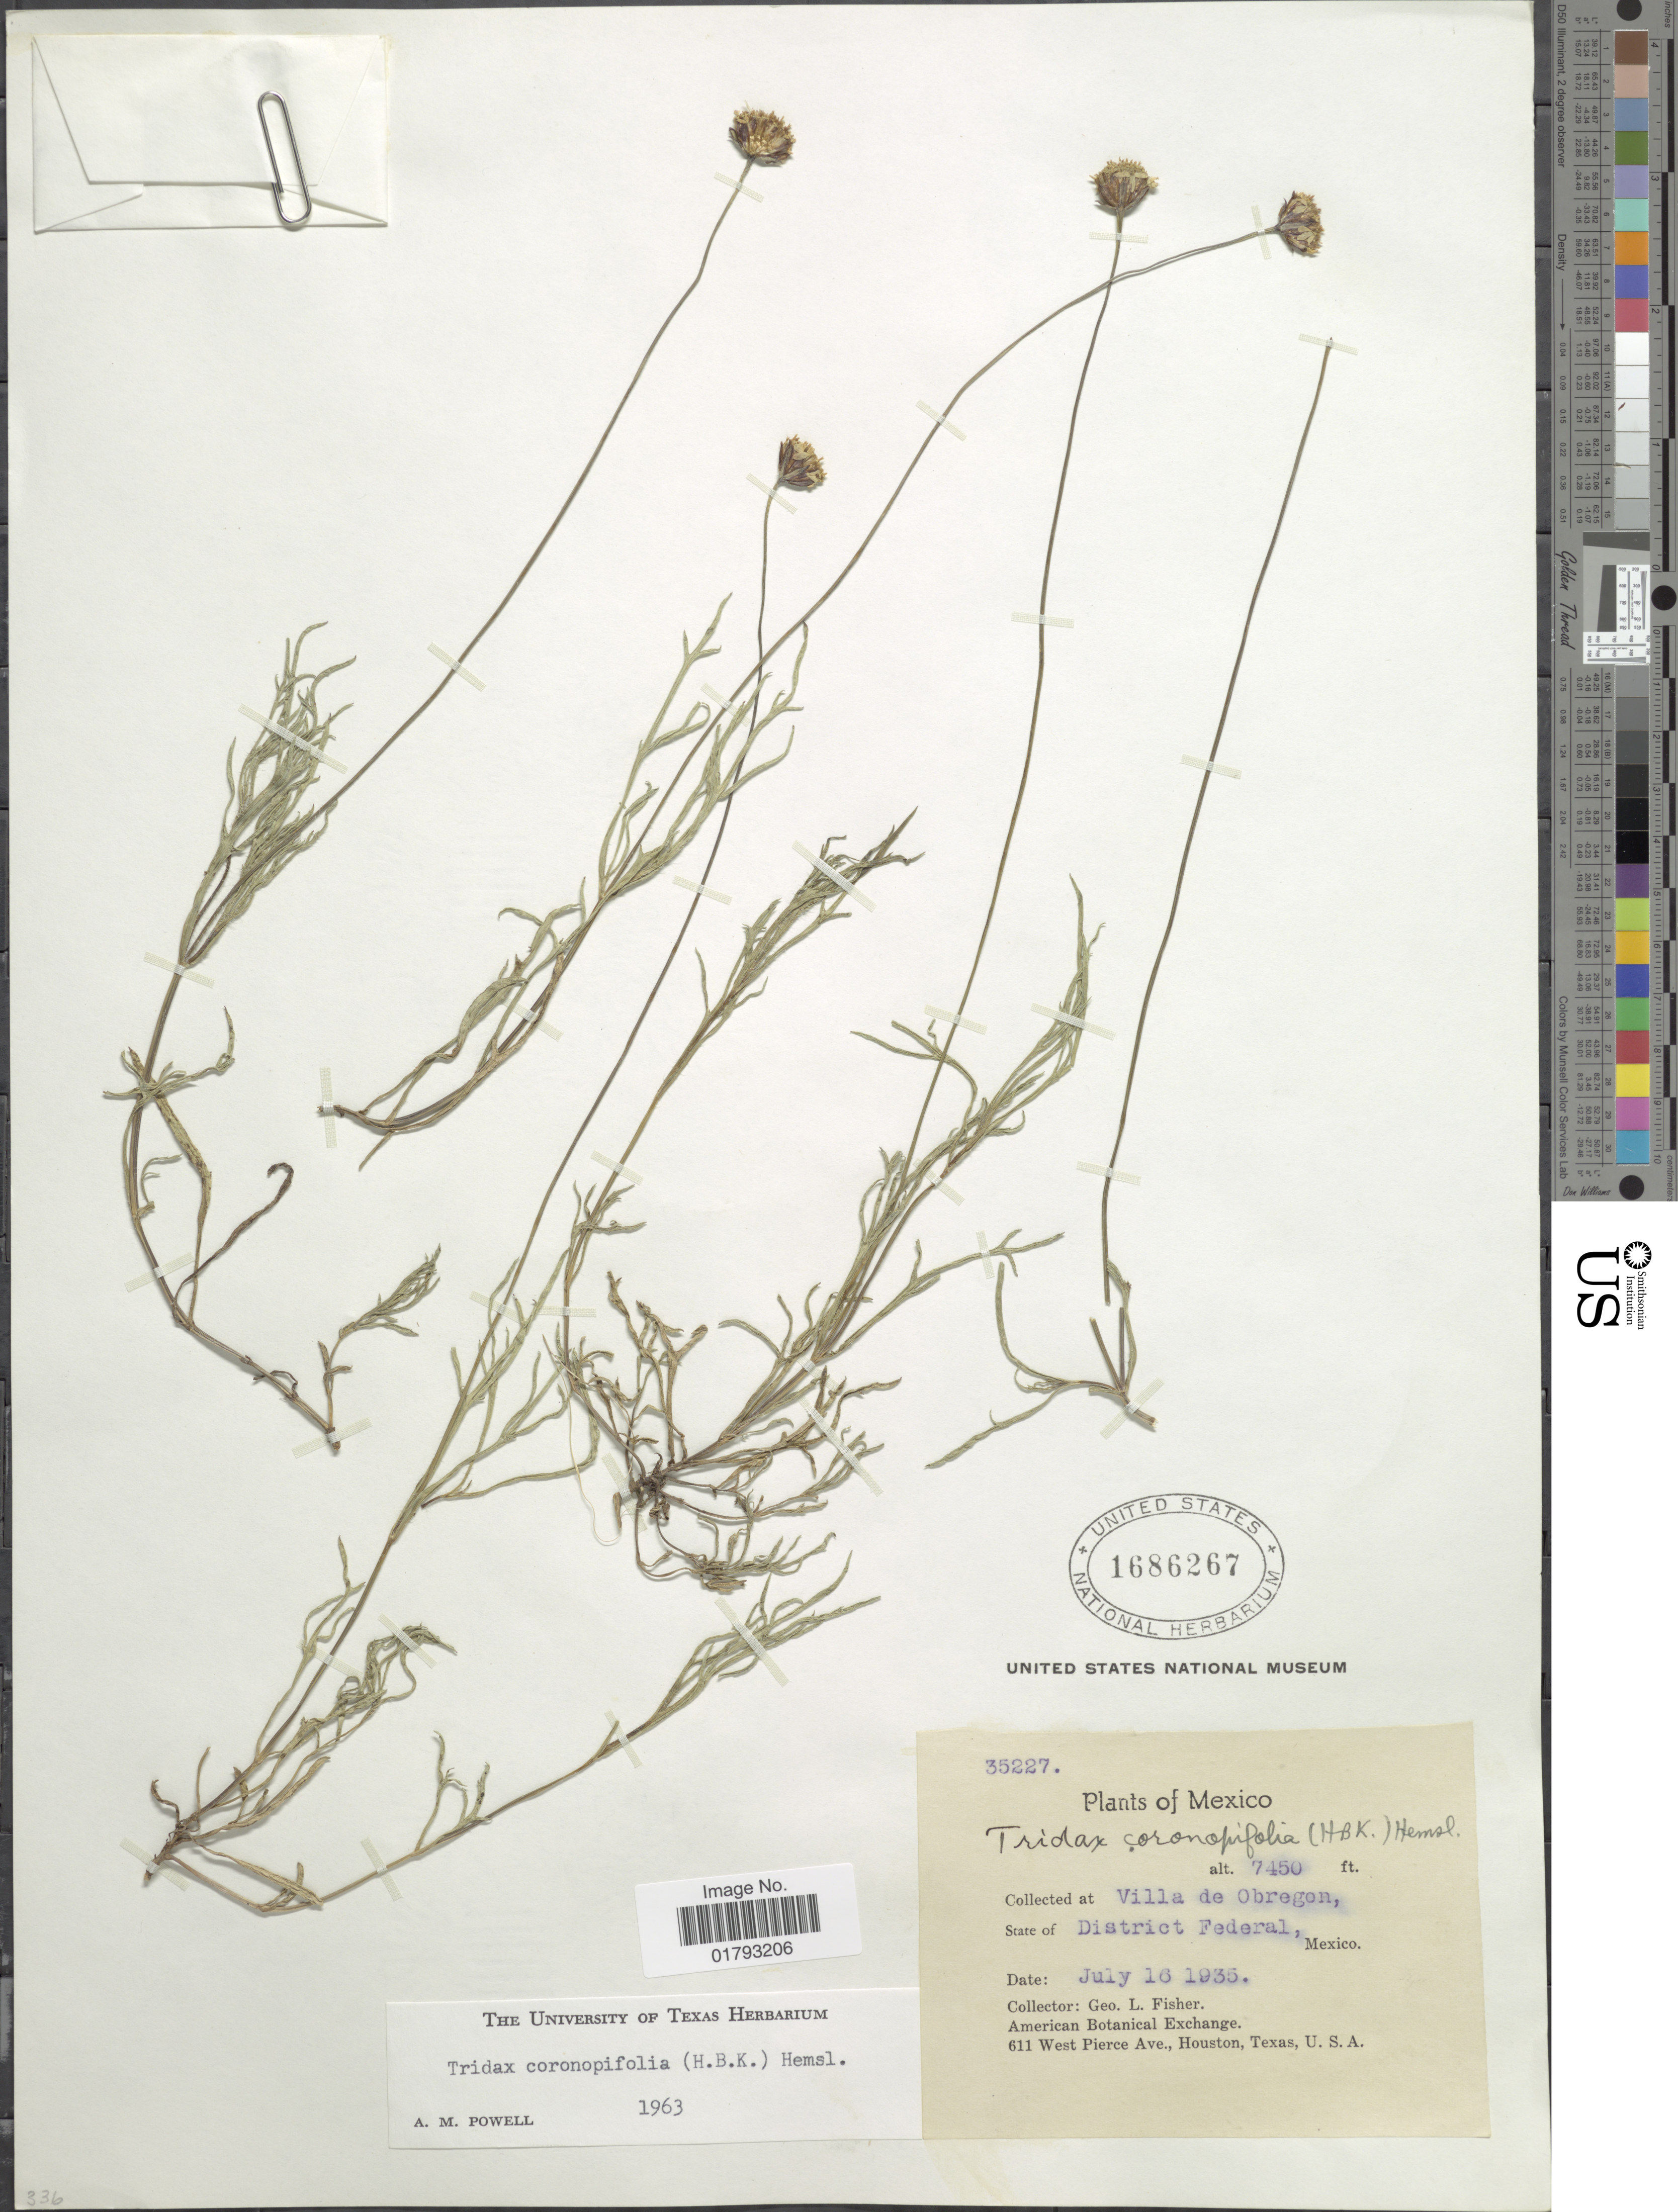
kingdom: Plantae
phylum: Tracheophyta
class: Magnoliopsida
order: Asterales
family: Asteraceae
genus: Tridax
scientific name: Tridax coronopifolia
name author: (Kunth) Hemsl.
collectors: G. L. Fisher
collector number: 35227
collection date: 1935-07-16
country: Mexico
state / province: Distrito Federal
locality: Villa de Obregon, State of District Federal, Mexico.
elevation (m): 2271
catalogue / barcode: US 1686267